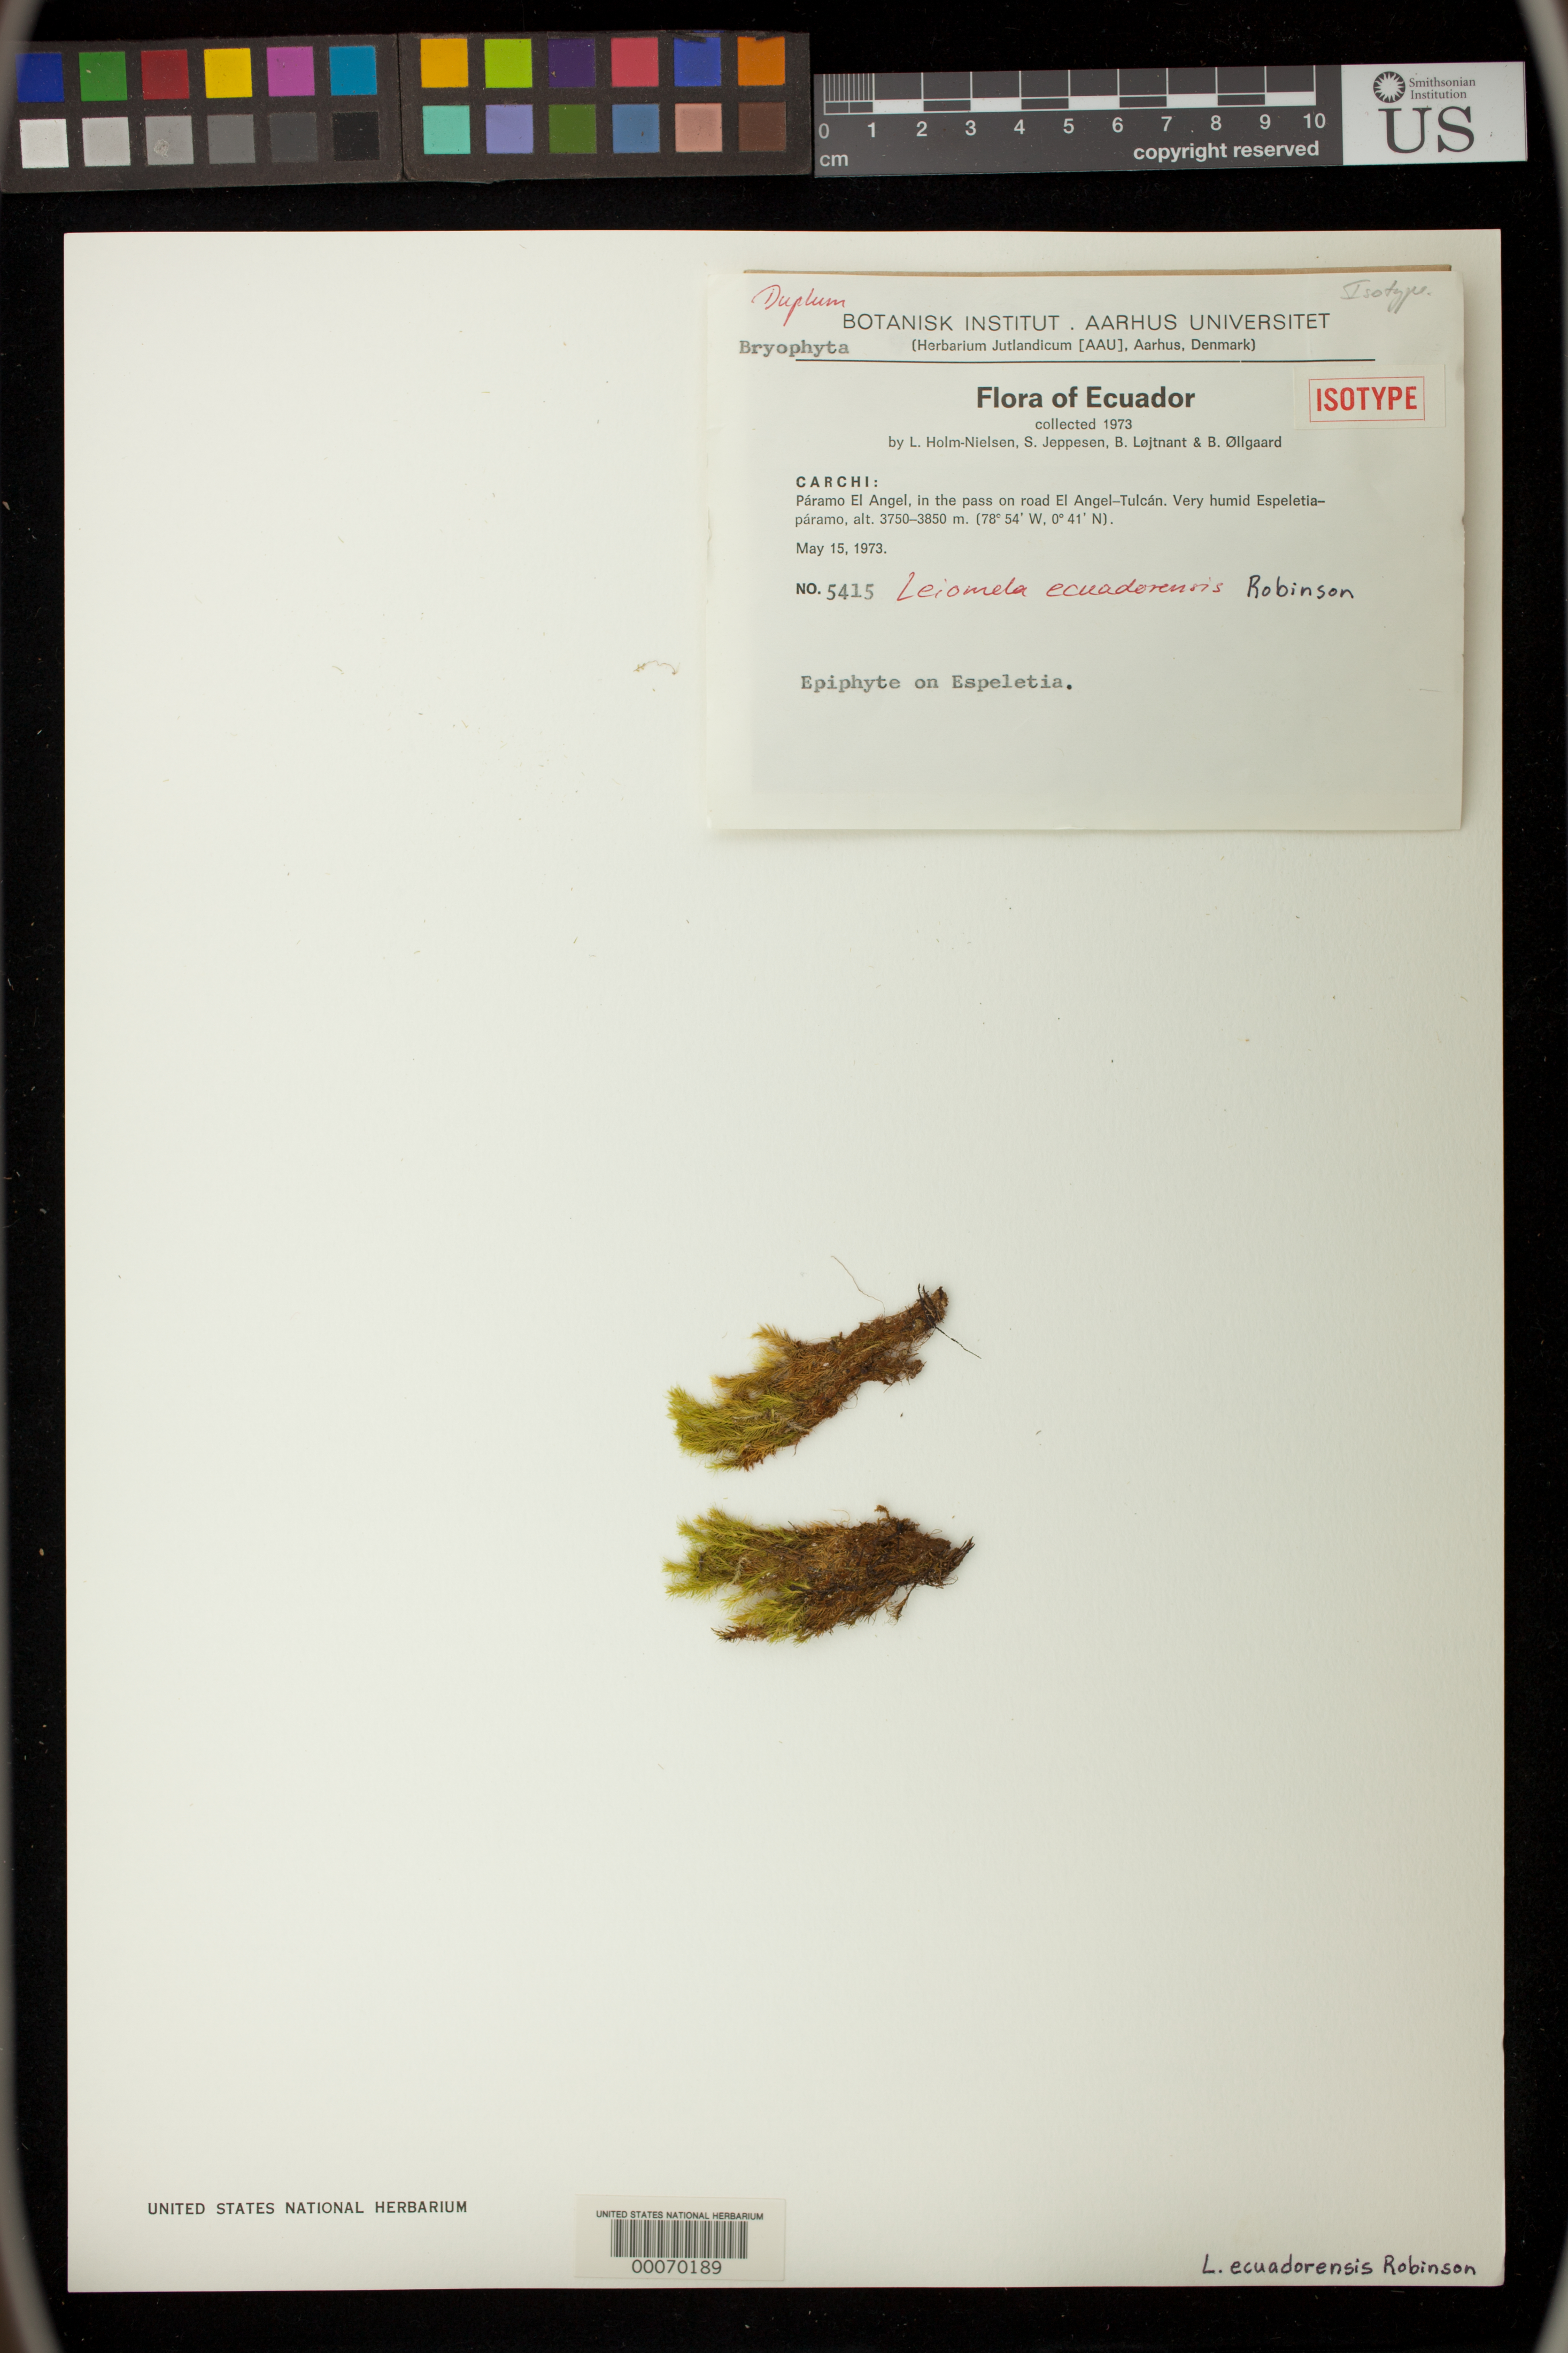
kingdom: Plantae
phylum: Bryophyta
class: Bryopsida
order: Bartramiales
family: Bartramiaceae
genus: Leiomela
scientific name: Leiomela ecuadorensis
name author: H. Rob. in H. Rob.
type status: Isotype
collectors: L. B. Holm-Nielsen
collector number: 5415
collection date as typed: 15 May 1973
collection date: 1973-05-15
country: Ecuador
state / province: Carchi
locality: Paramo El Angel, in the Pass on road El Angel-Tulcan.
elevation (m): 3750